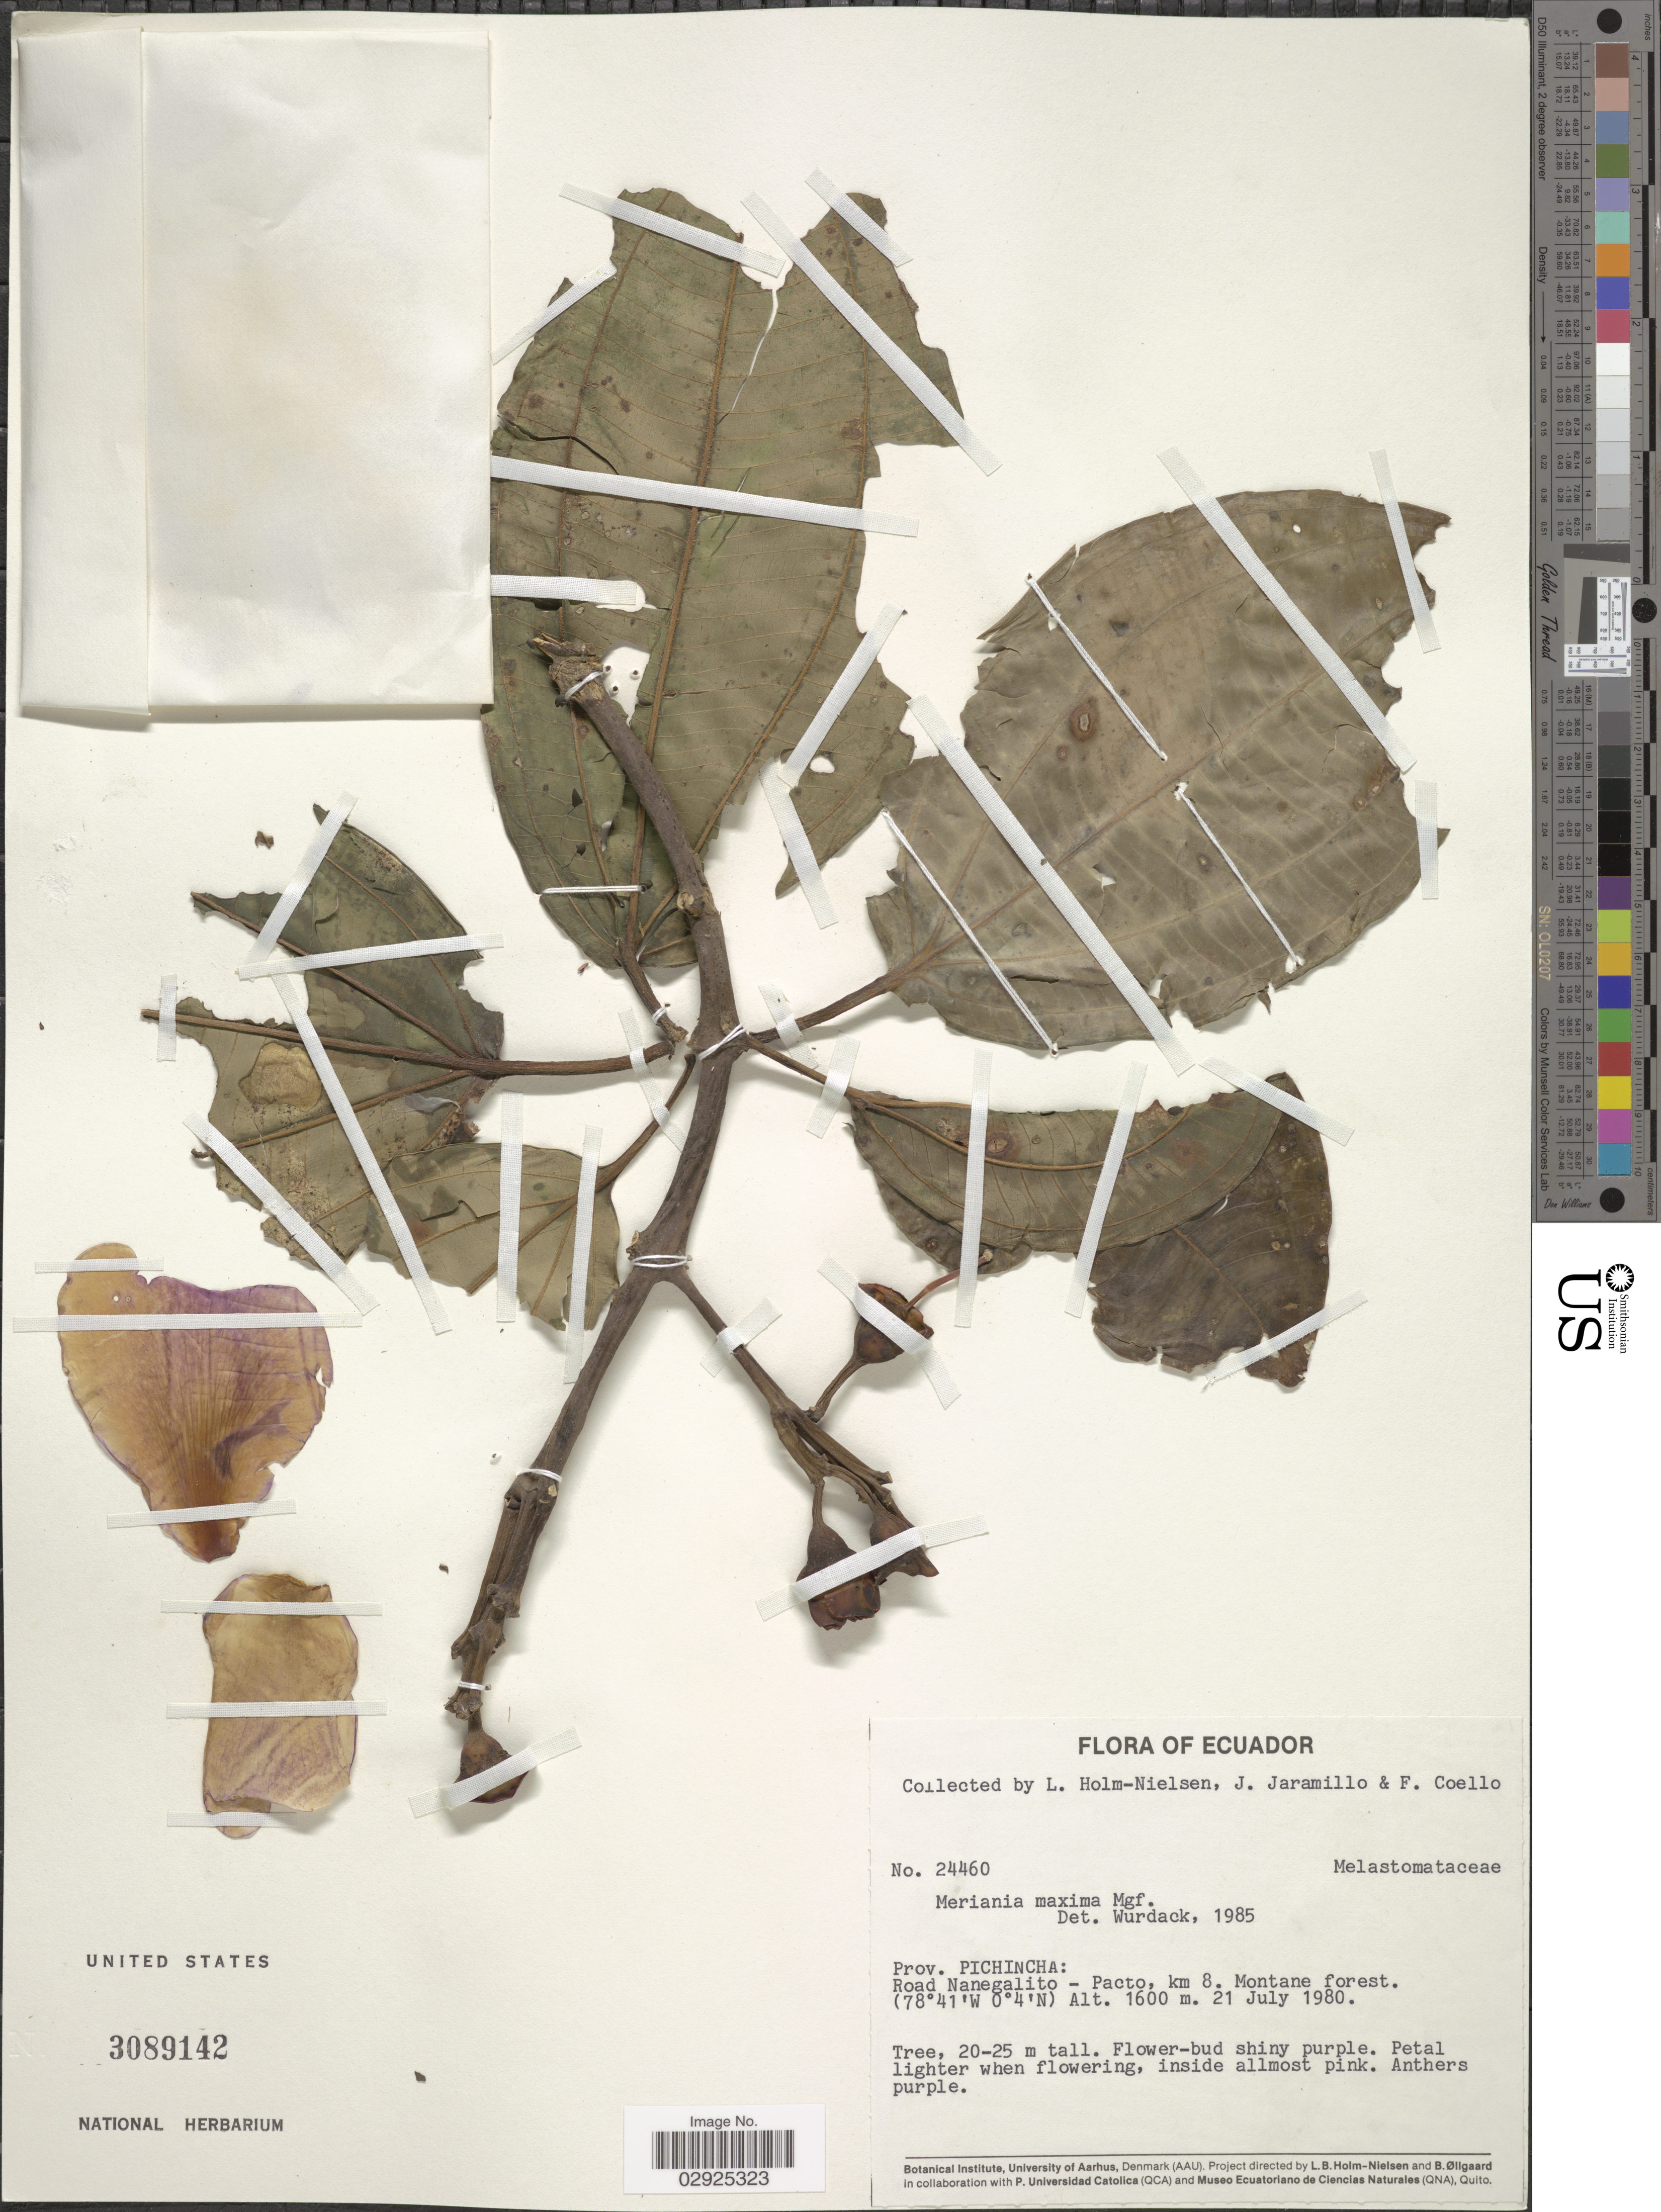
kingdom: Plantae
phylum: Tracheophyta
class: Magnoliopsida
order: Myrtales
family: Melastomataceae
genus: Meriania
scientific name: Meriania maxima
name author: Markgr.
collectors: L. Holm-Nielsen, J. Jaramillo & F. Coello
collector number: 24460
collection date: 1980-07-21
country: Ecuador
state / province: Pichincha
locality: Road Nanegalito - Pacto, km 8.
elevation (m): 1600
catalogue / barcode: US 3089142